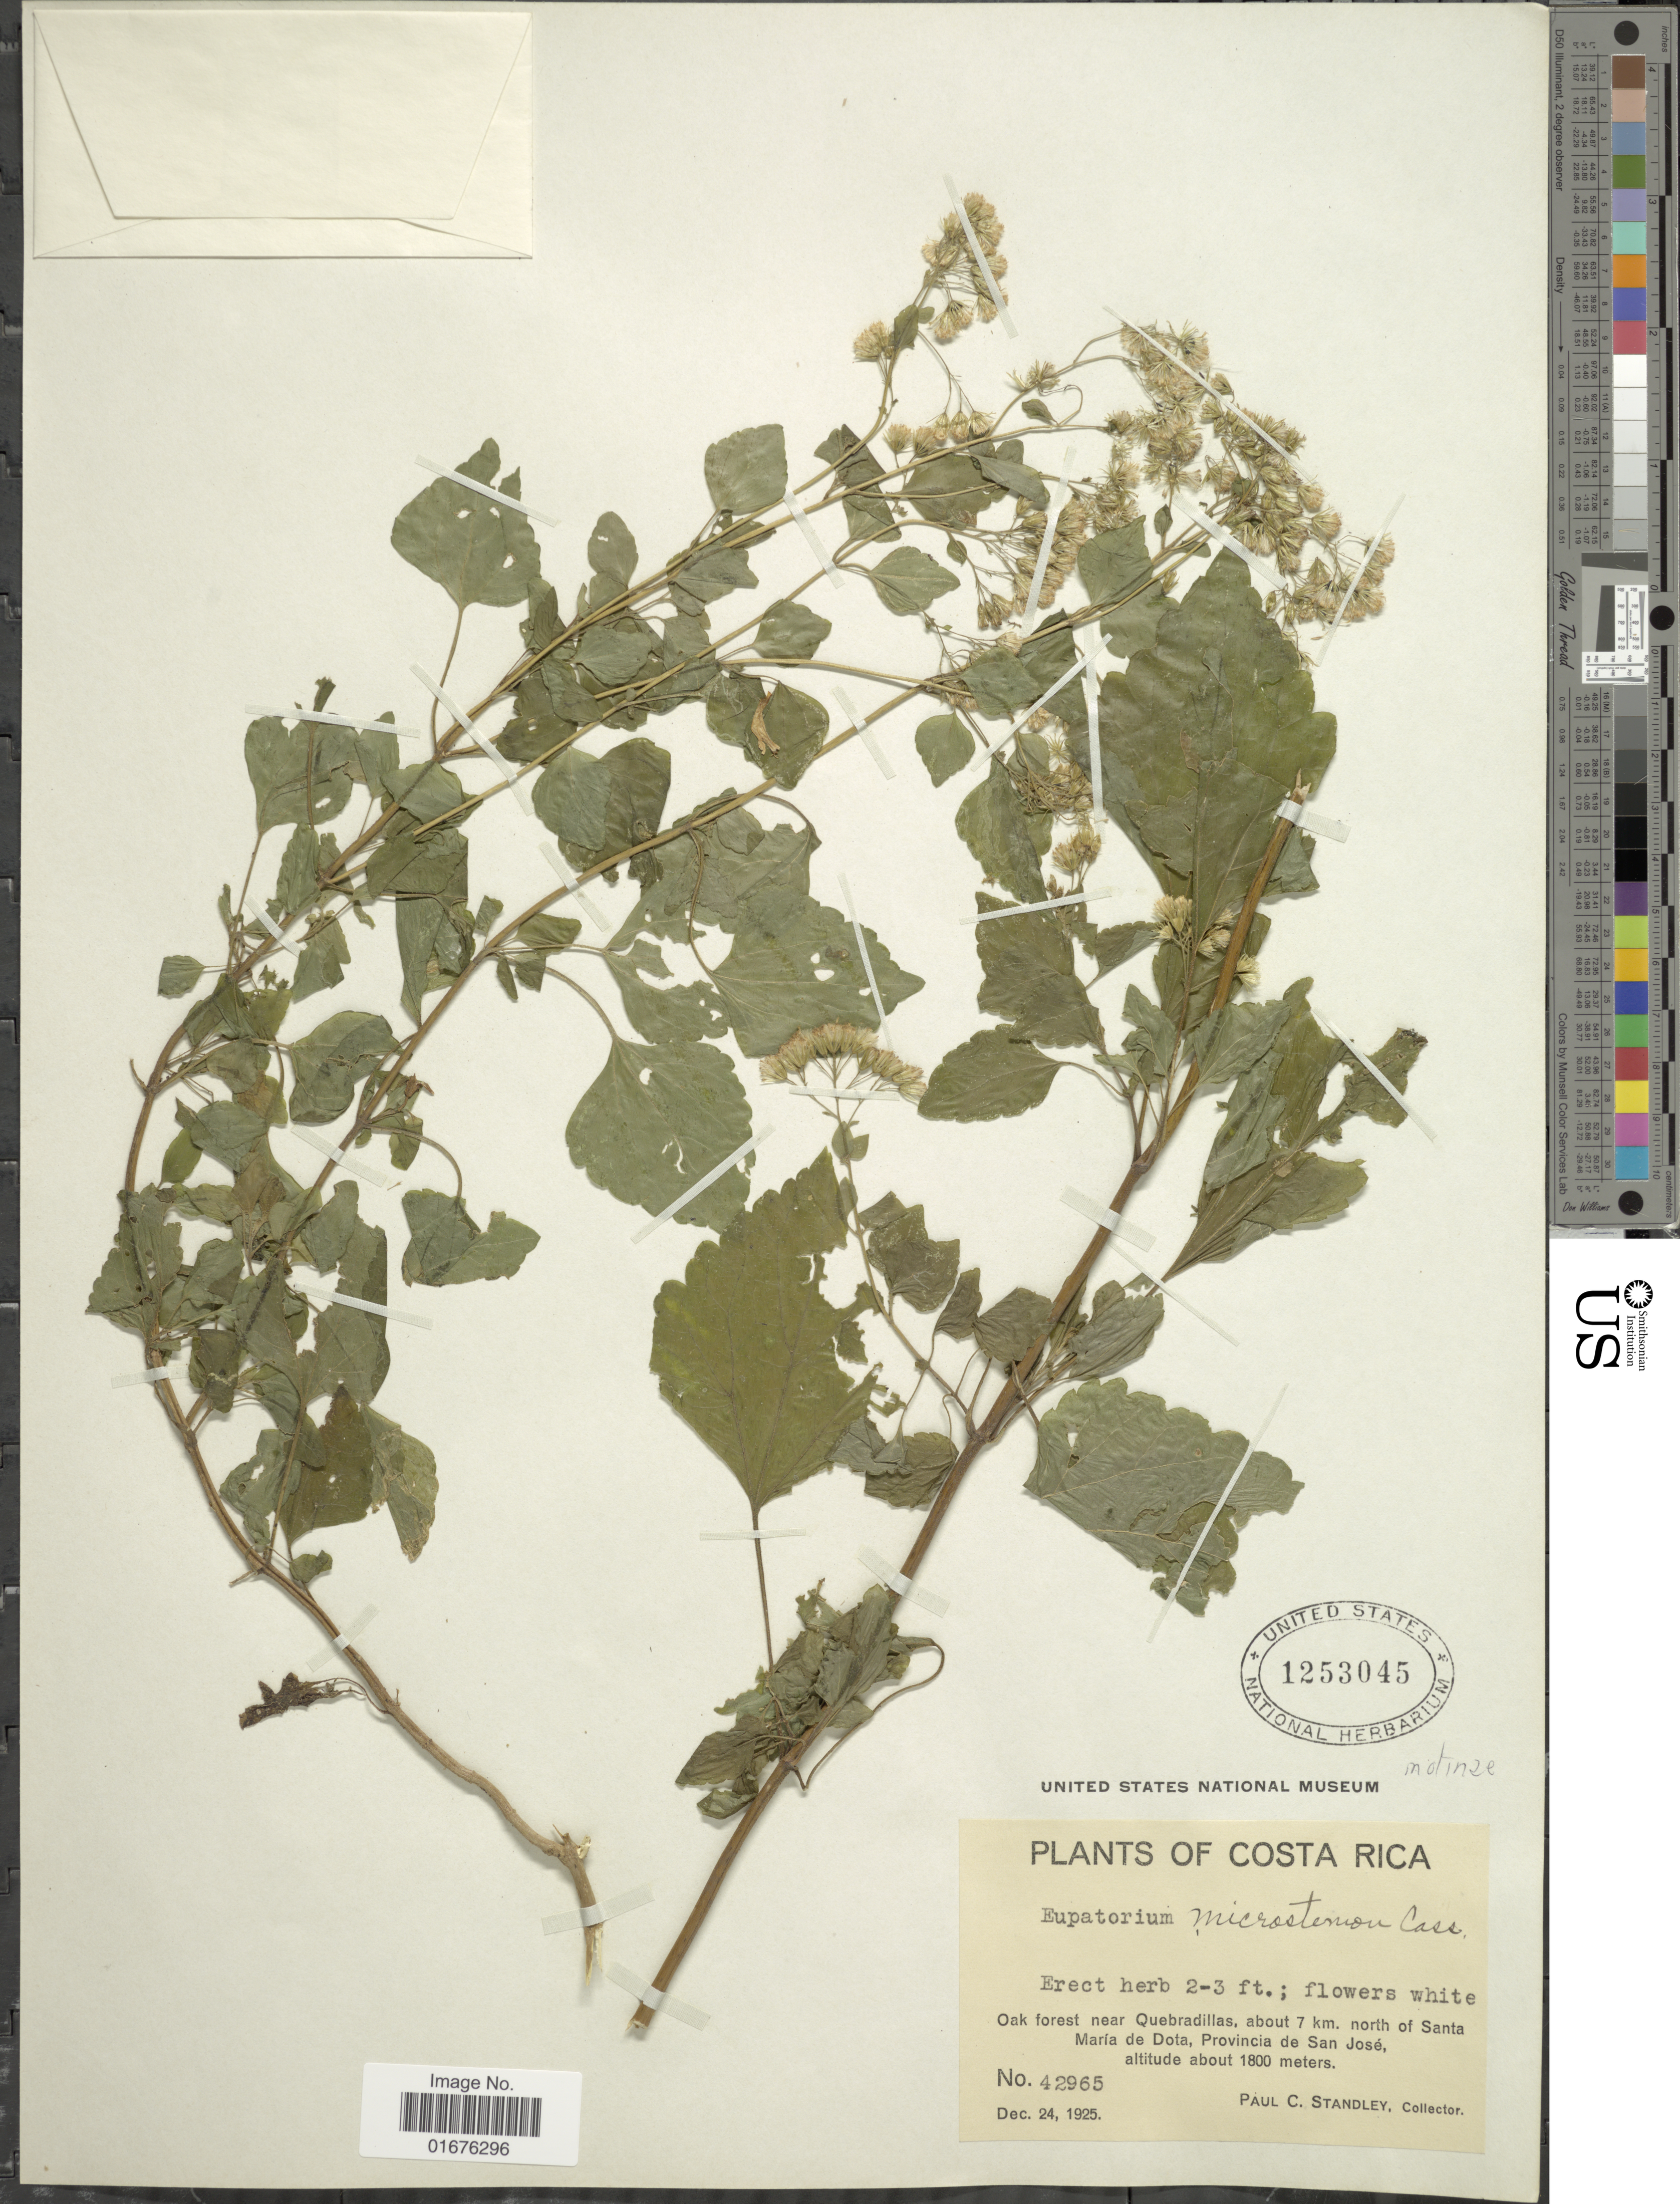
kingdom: Plantae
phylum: Tracheophyta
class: Magnoliopsida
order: Asterales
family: Asteraceae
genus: Ageratina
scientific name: Ageratina molinae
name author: R.M. King & H. Rob.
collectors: P. C. Standley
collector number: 42965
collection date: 1925-12-24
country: Costa Rica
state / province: San José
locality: Oak forest near Quebradillas, about 7 km. north of Santa María de Dota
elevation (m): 1800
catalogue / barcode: US 1253045